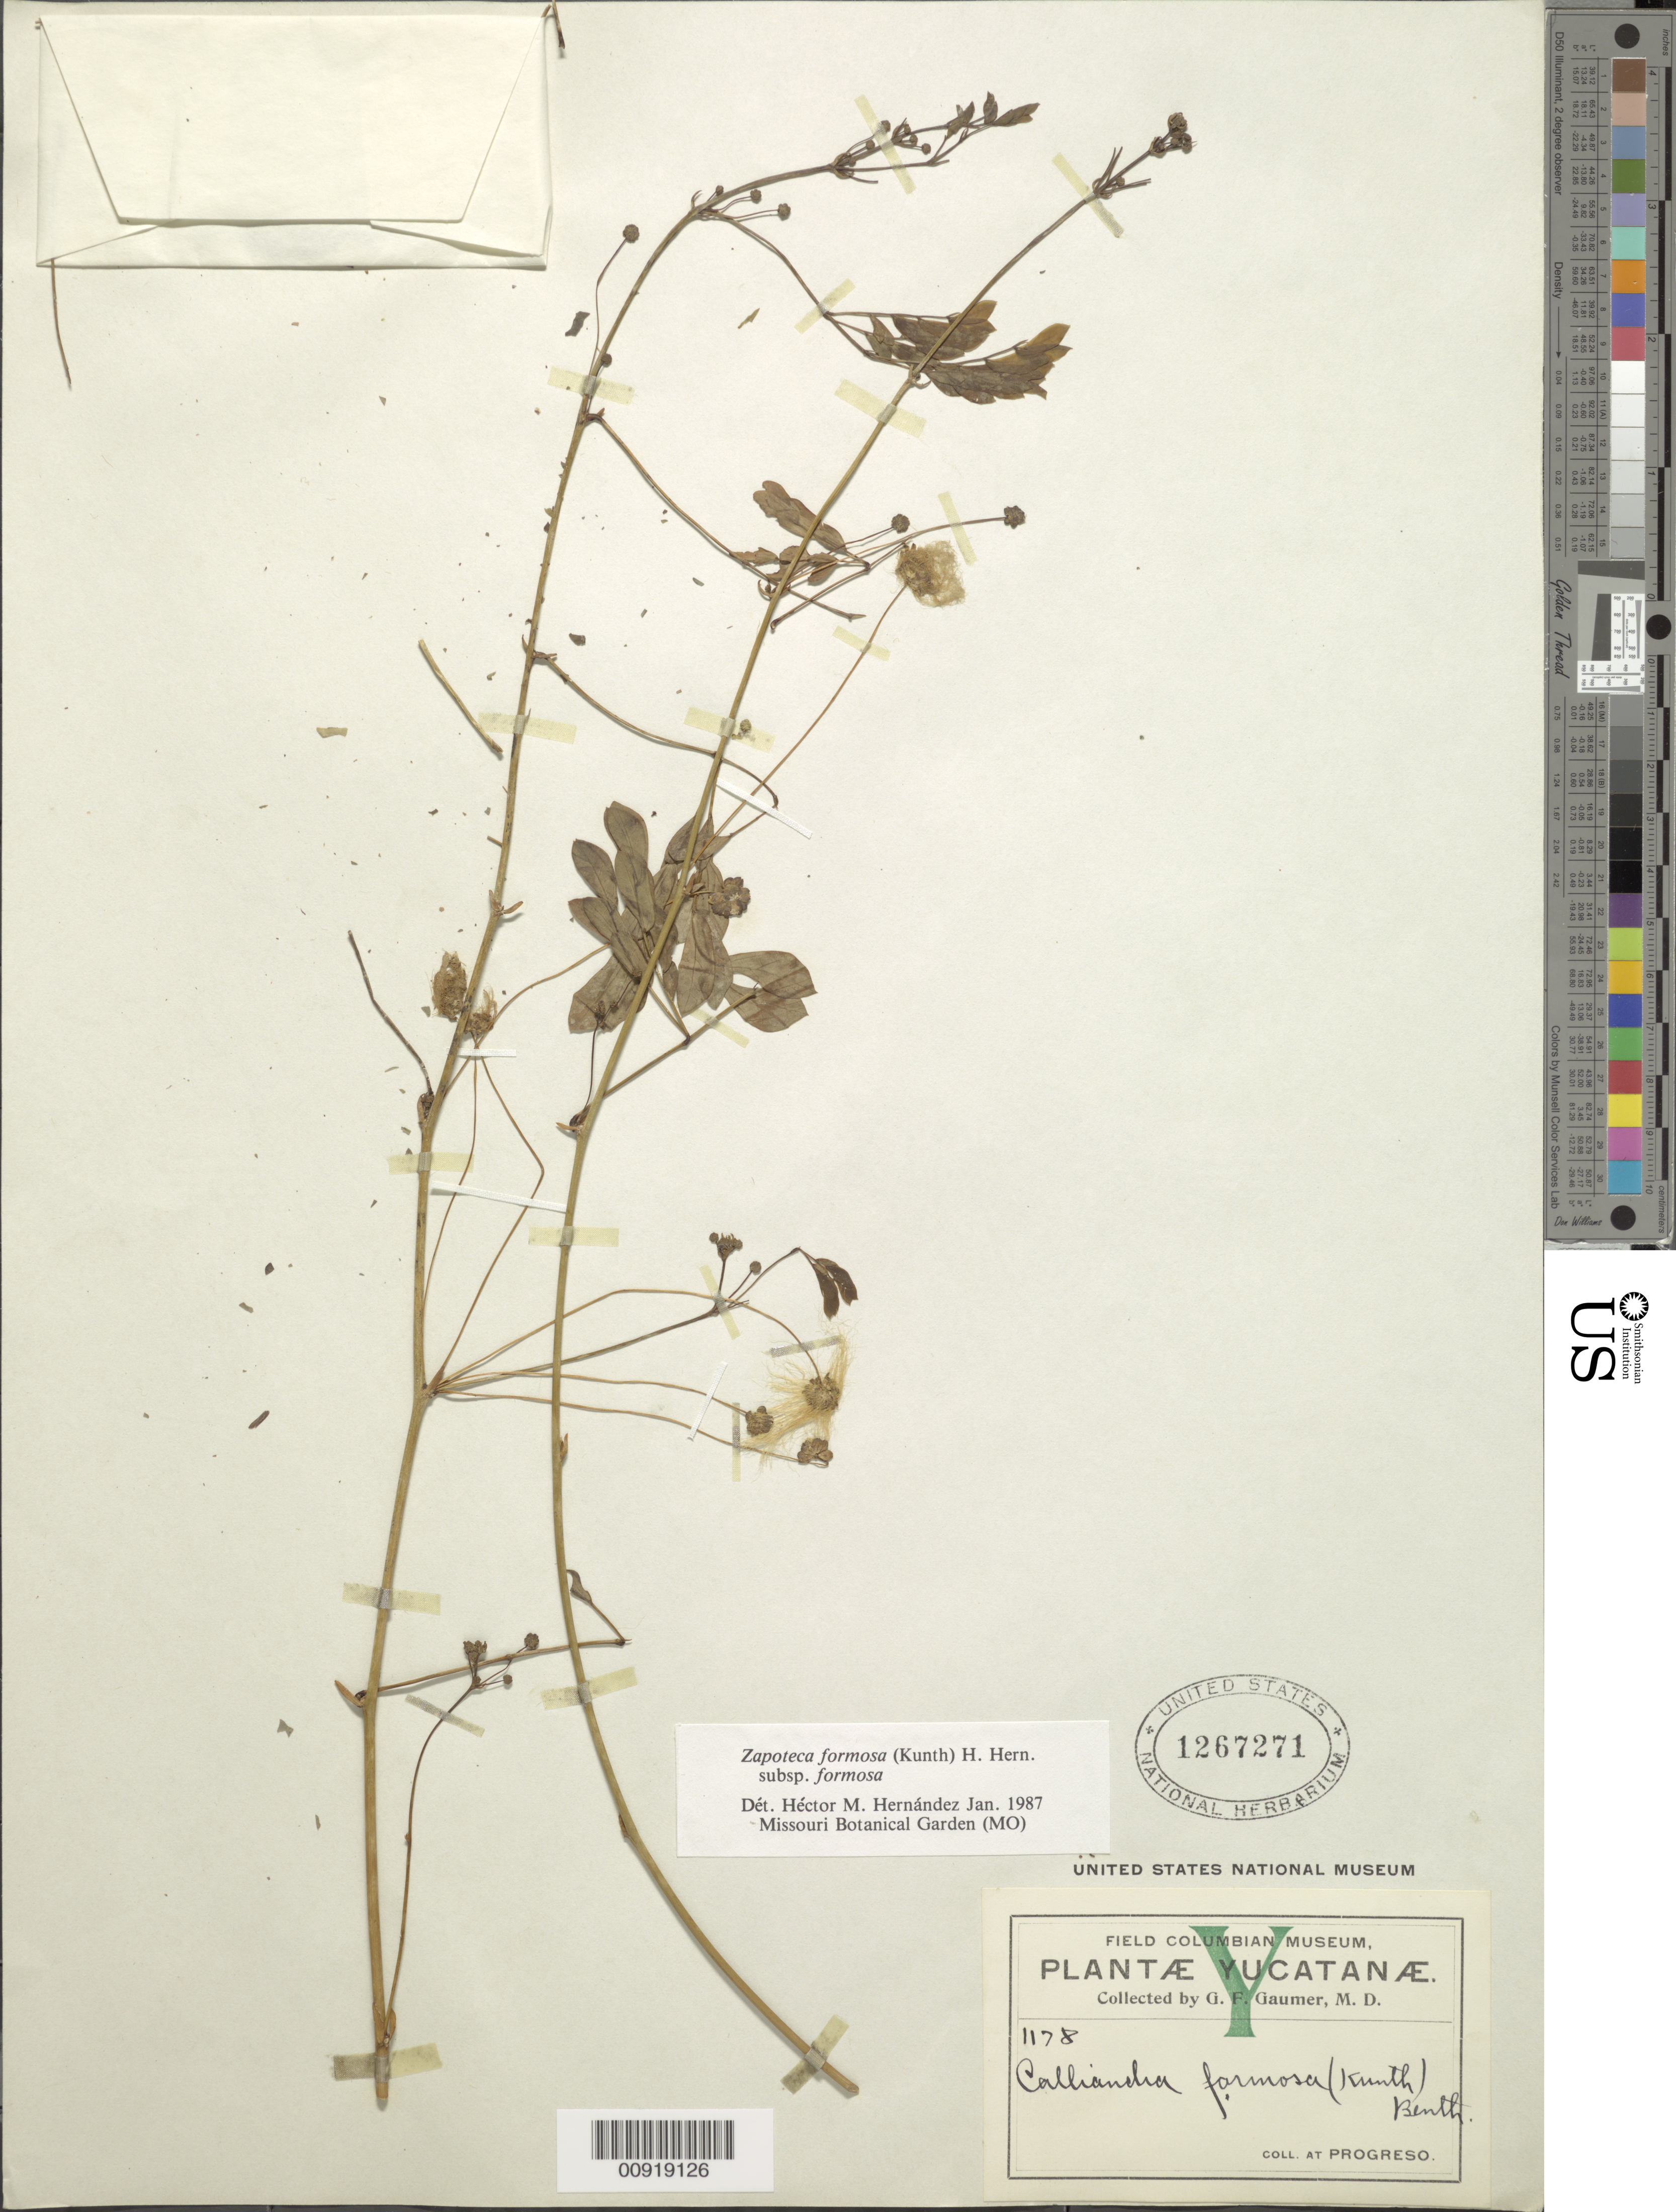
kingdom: Plantae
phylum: Tracheophyta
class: Magnoliopsida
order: Fabales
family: Fabaceae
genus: Zapoteca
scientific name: Zapoteca formosa subsp. formosa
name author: (Kunth) H.M. Hern.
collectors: G. F. Gaumer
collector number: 1178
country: Mexico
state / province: Yucatán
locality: Progreso.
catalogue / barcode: US 1267271